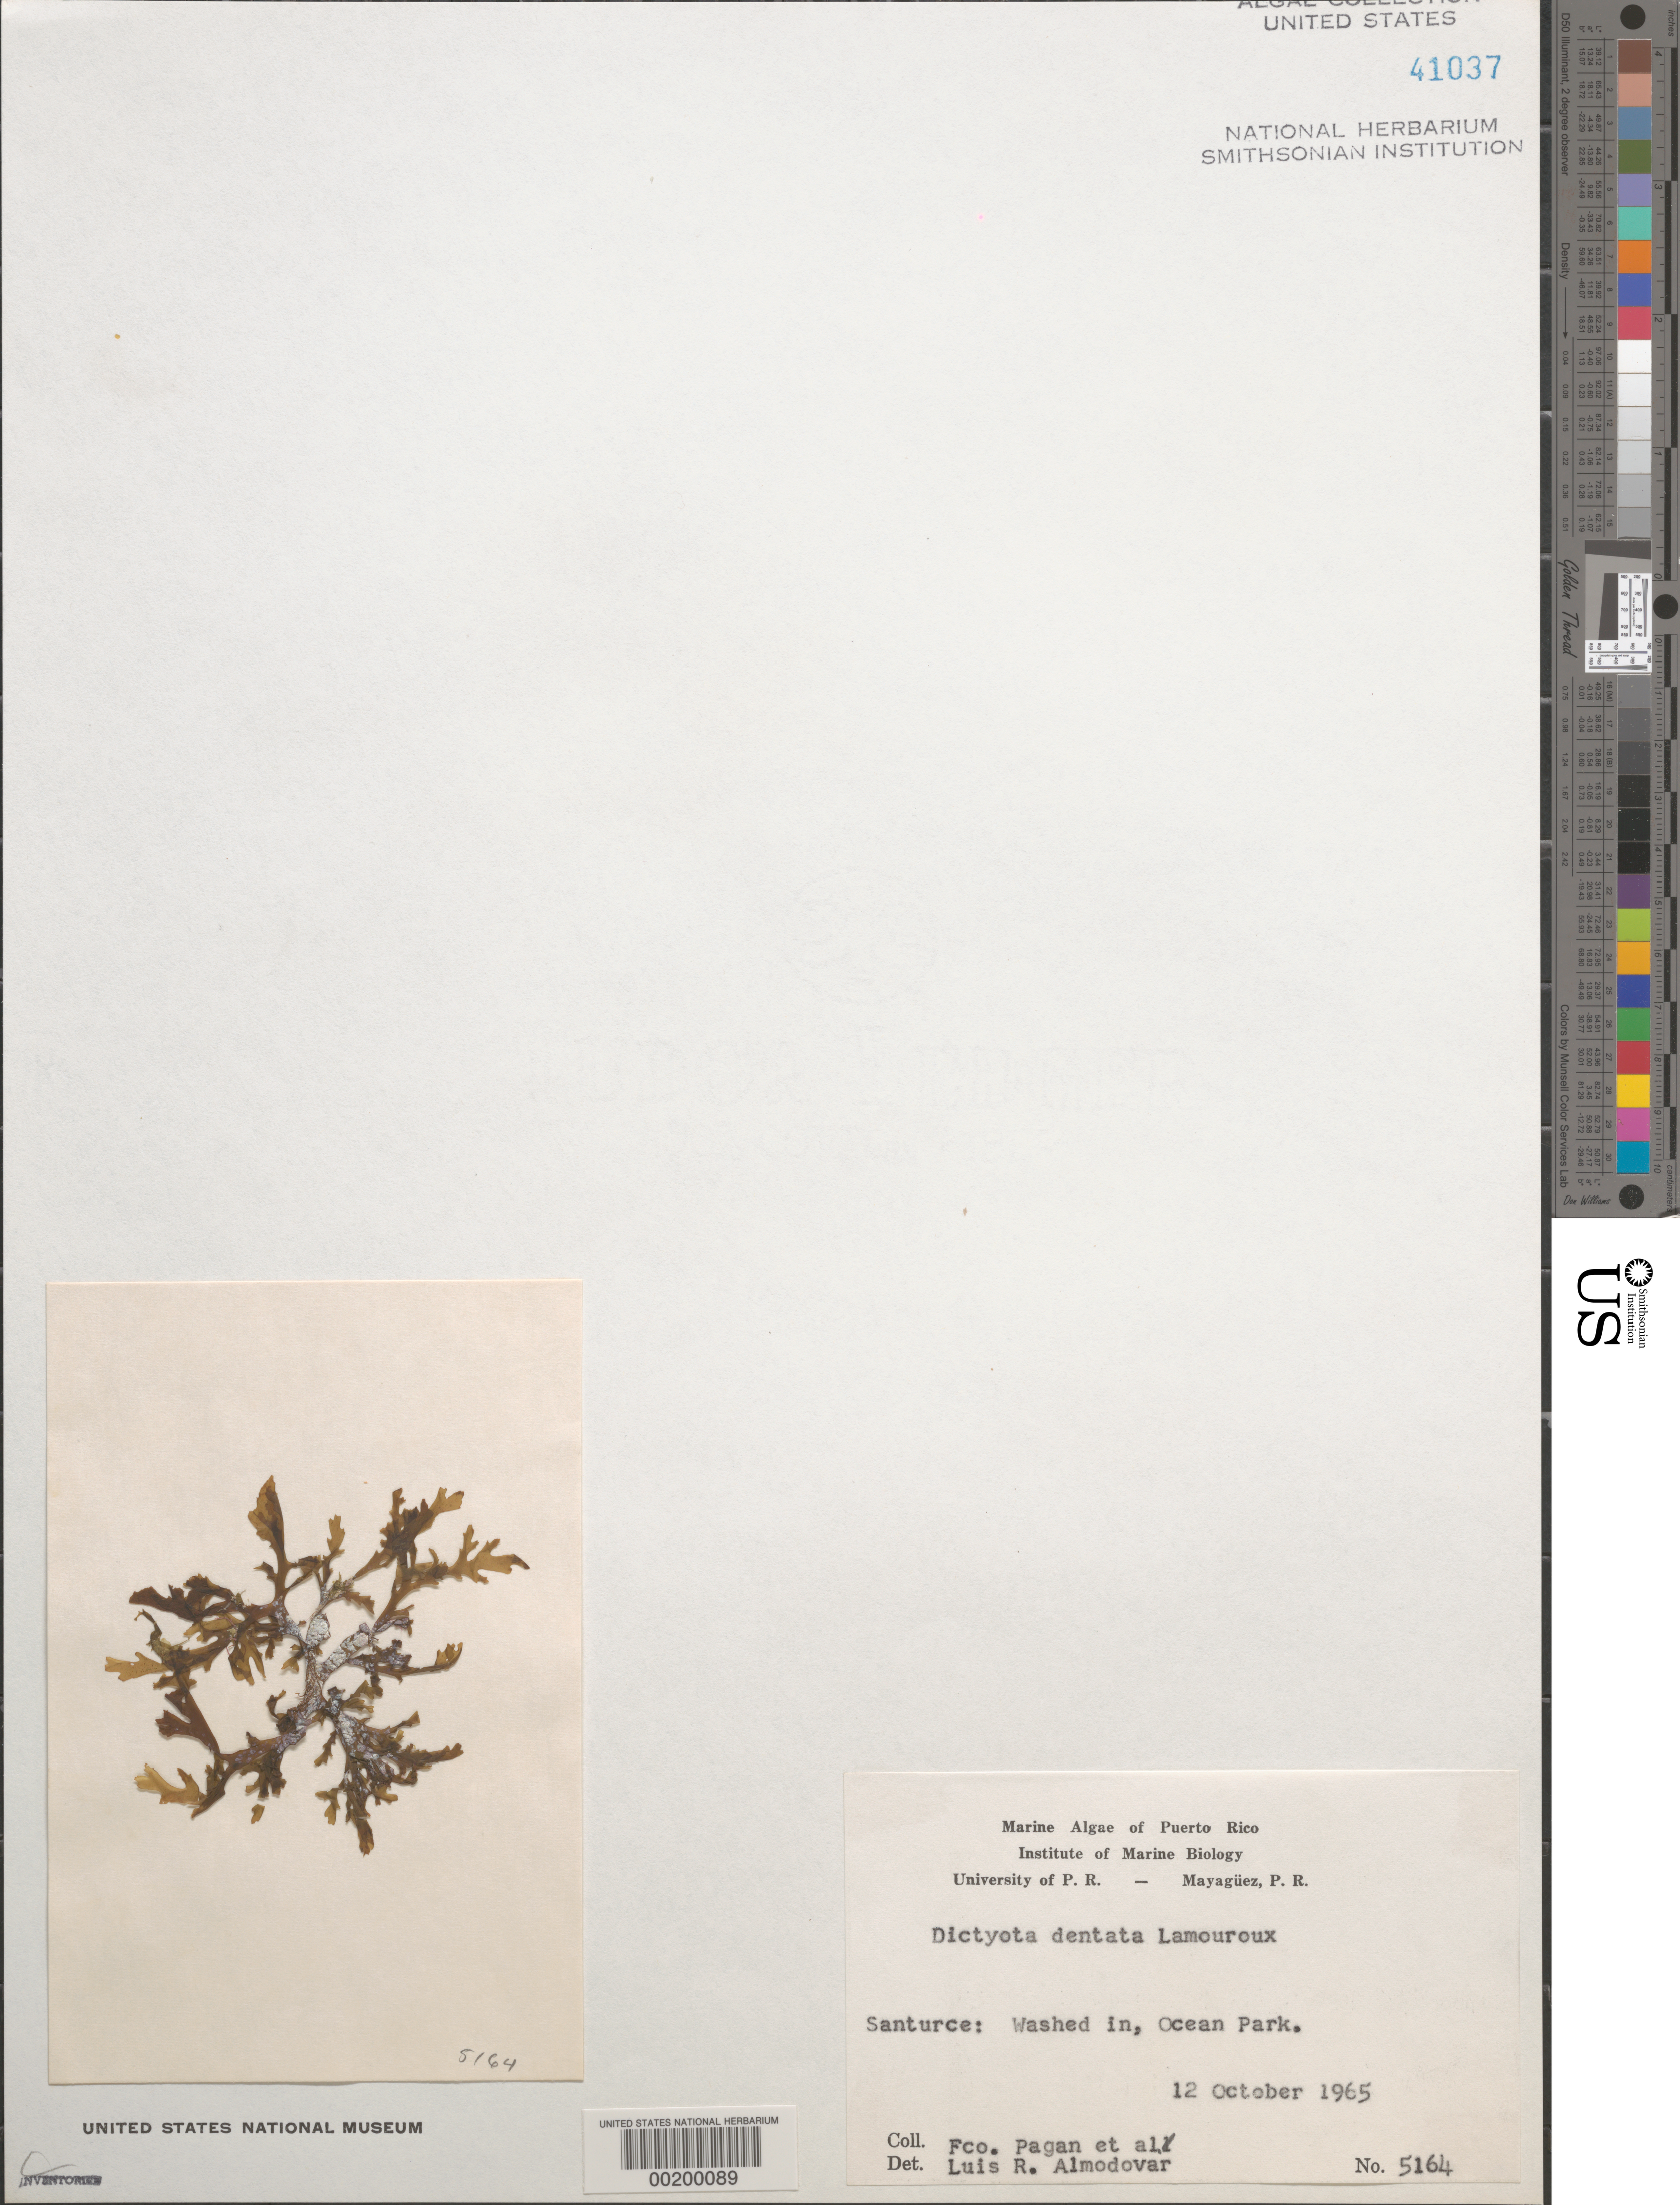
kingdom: Chromista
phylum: Ochrophyta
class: Phaeophyceae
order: Dictyotales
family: Dictyotaceae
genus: Dictyota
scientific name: Dictyota mertensii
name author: (C. Mart.) Kütz.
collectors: F. Pagan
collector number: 5164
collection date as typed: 12 Oct 1965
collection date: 1965-10-12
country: Puerto Rico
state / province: San Juan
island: Puerto Rico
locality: Santurce, Ocean Park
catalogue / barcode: US 41037